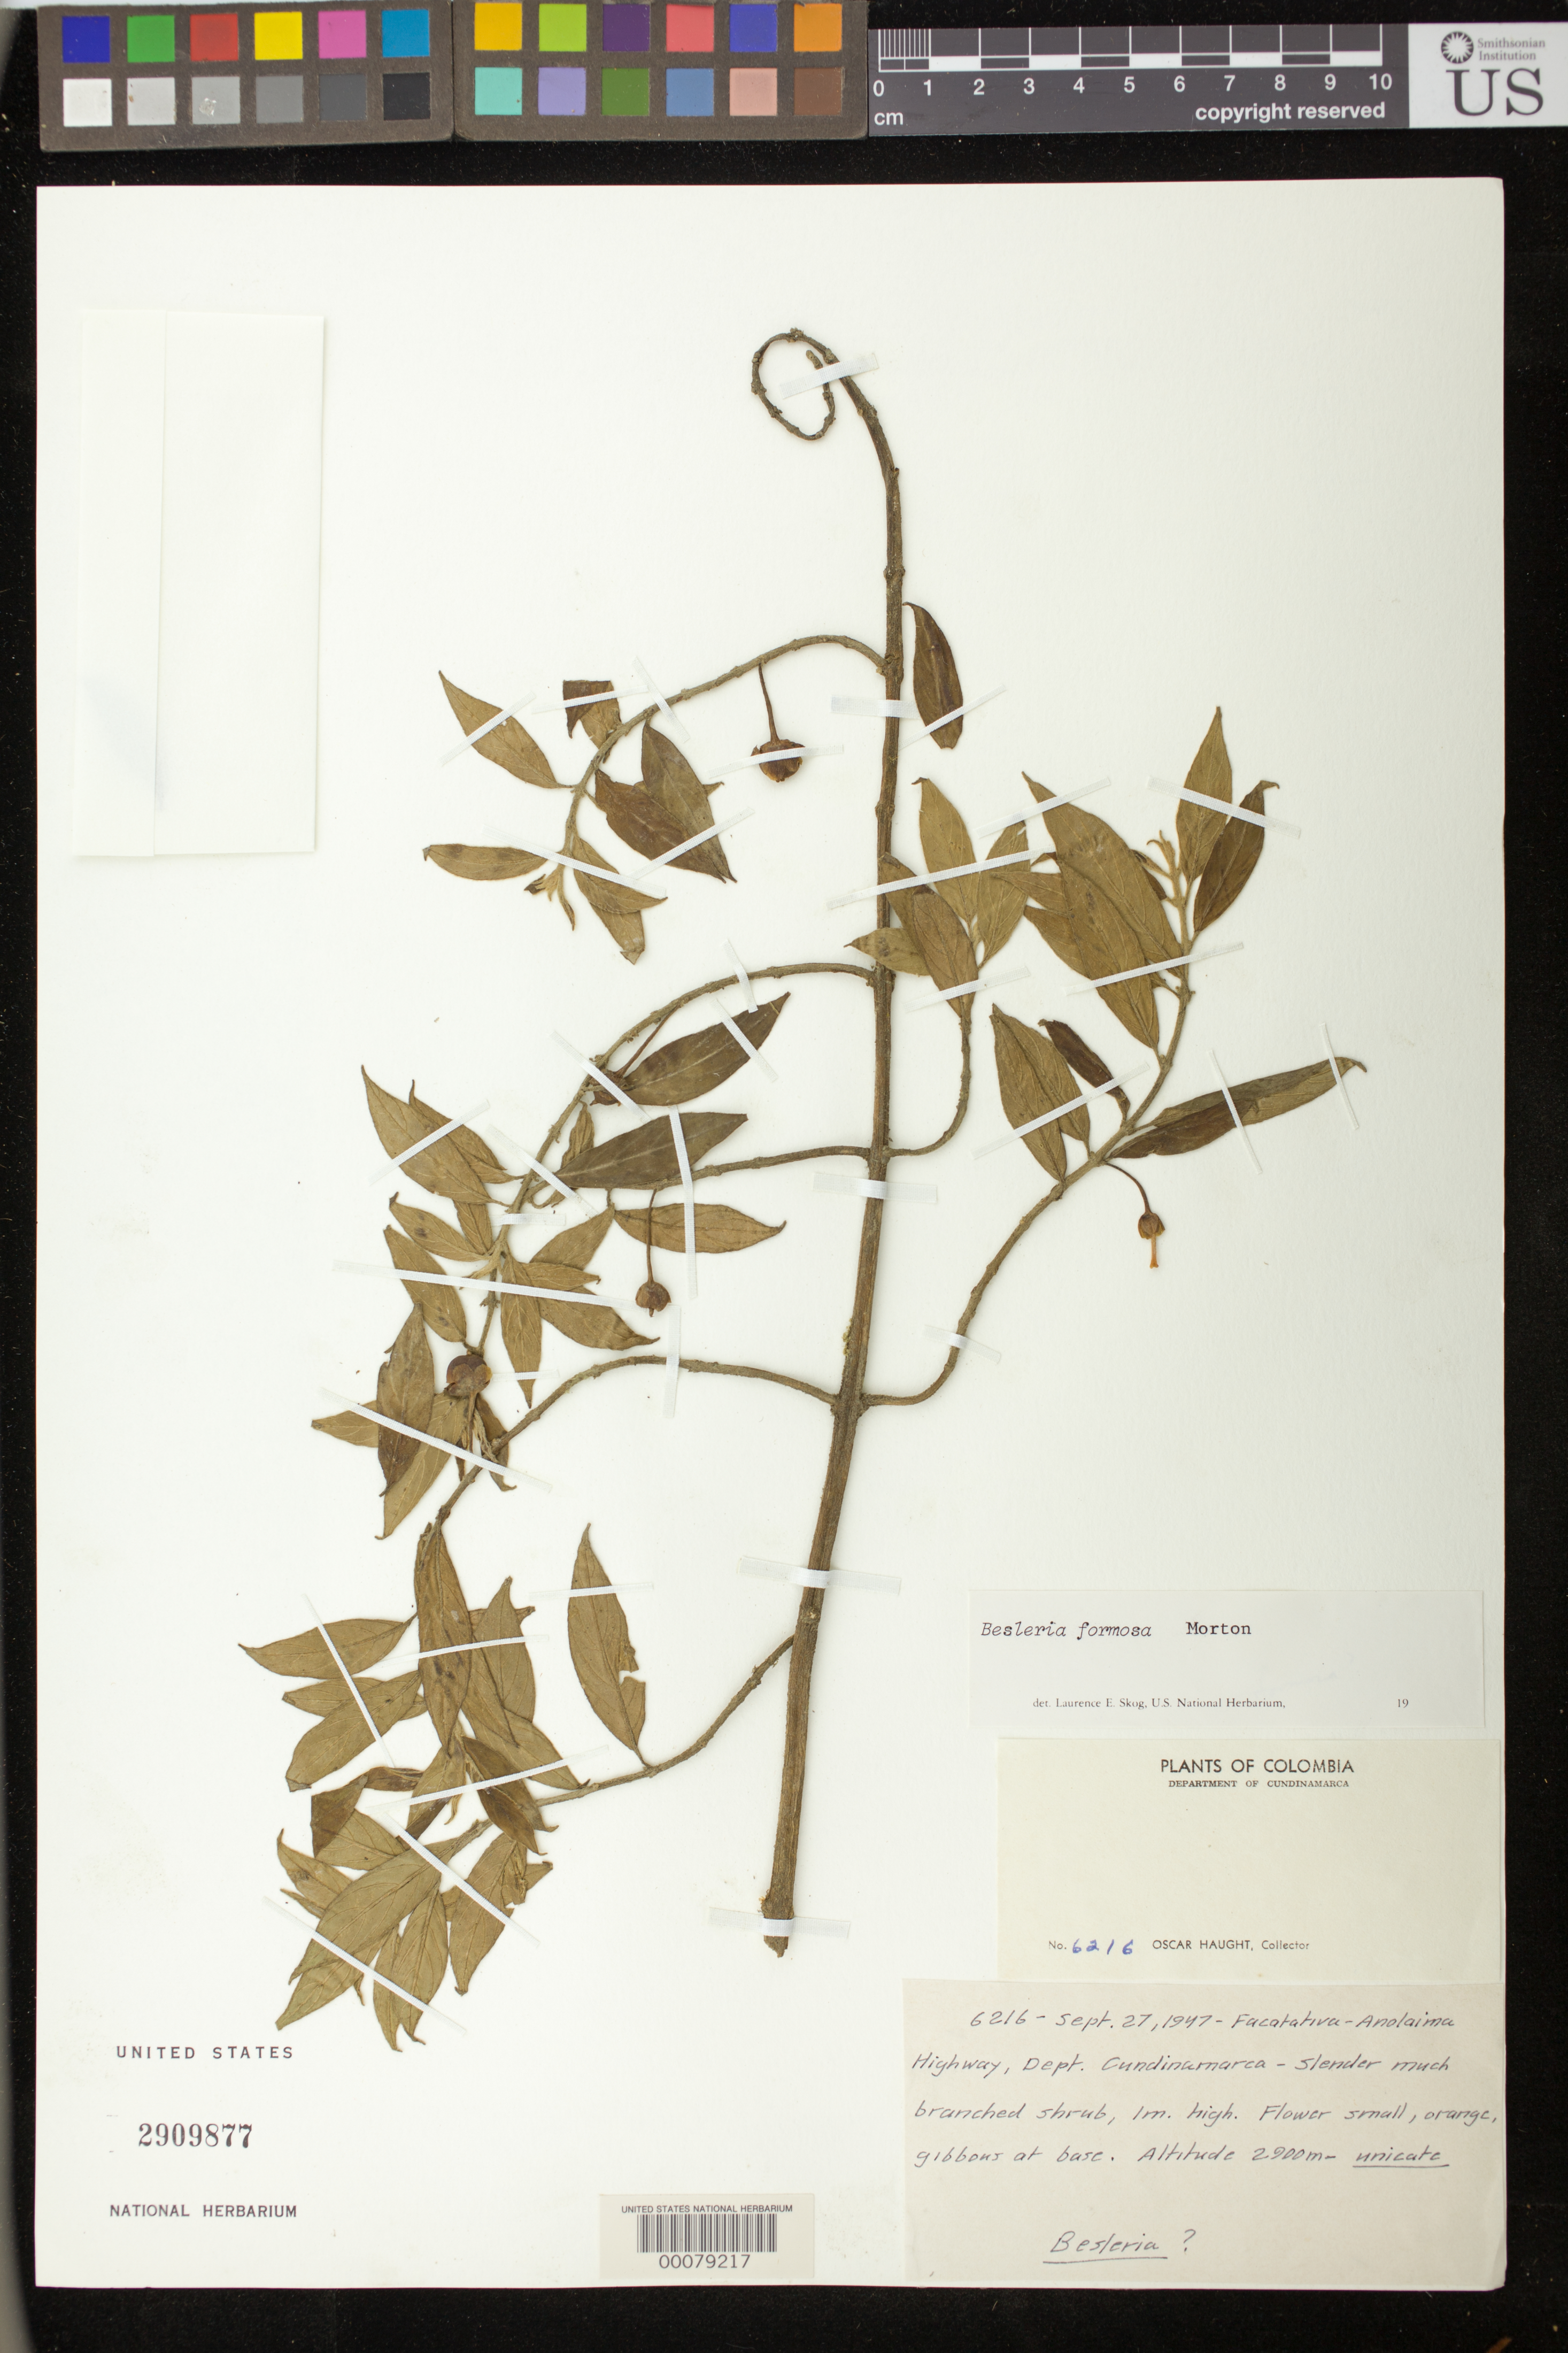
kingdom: Plantae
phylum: Tracheophyta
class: Magnoliopsida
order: Lamiales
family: Gesneriaceae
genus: Besleria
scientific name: Besleria amabilis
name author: C.V. Morton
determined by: Skog, Laurence E.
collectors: O. L. Haught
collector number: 6216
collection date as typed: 27 Sep 1947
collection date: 1947-09-27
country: Colombia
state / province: Cundinamarca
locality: Facatativa - Anolaima highway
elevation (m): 2900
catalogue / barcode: US 2909877